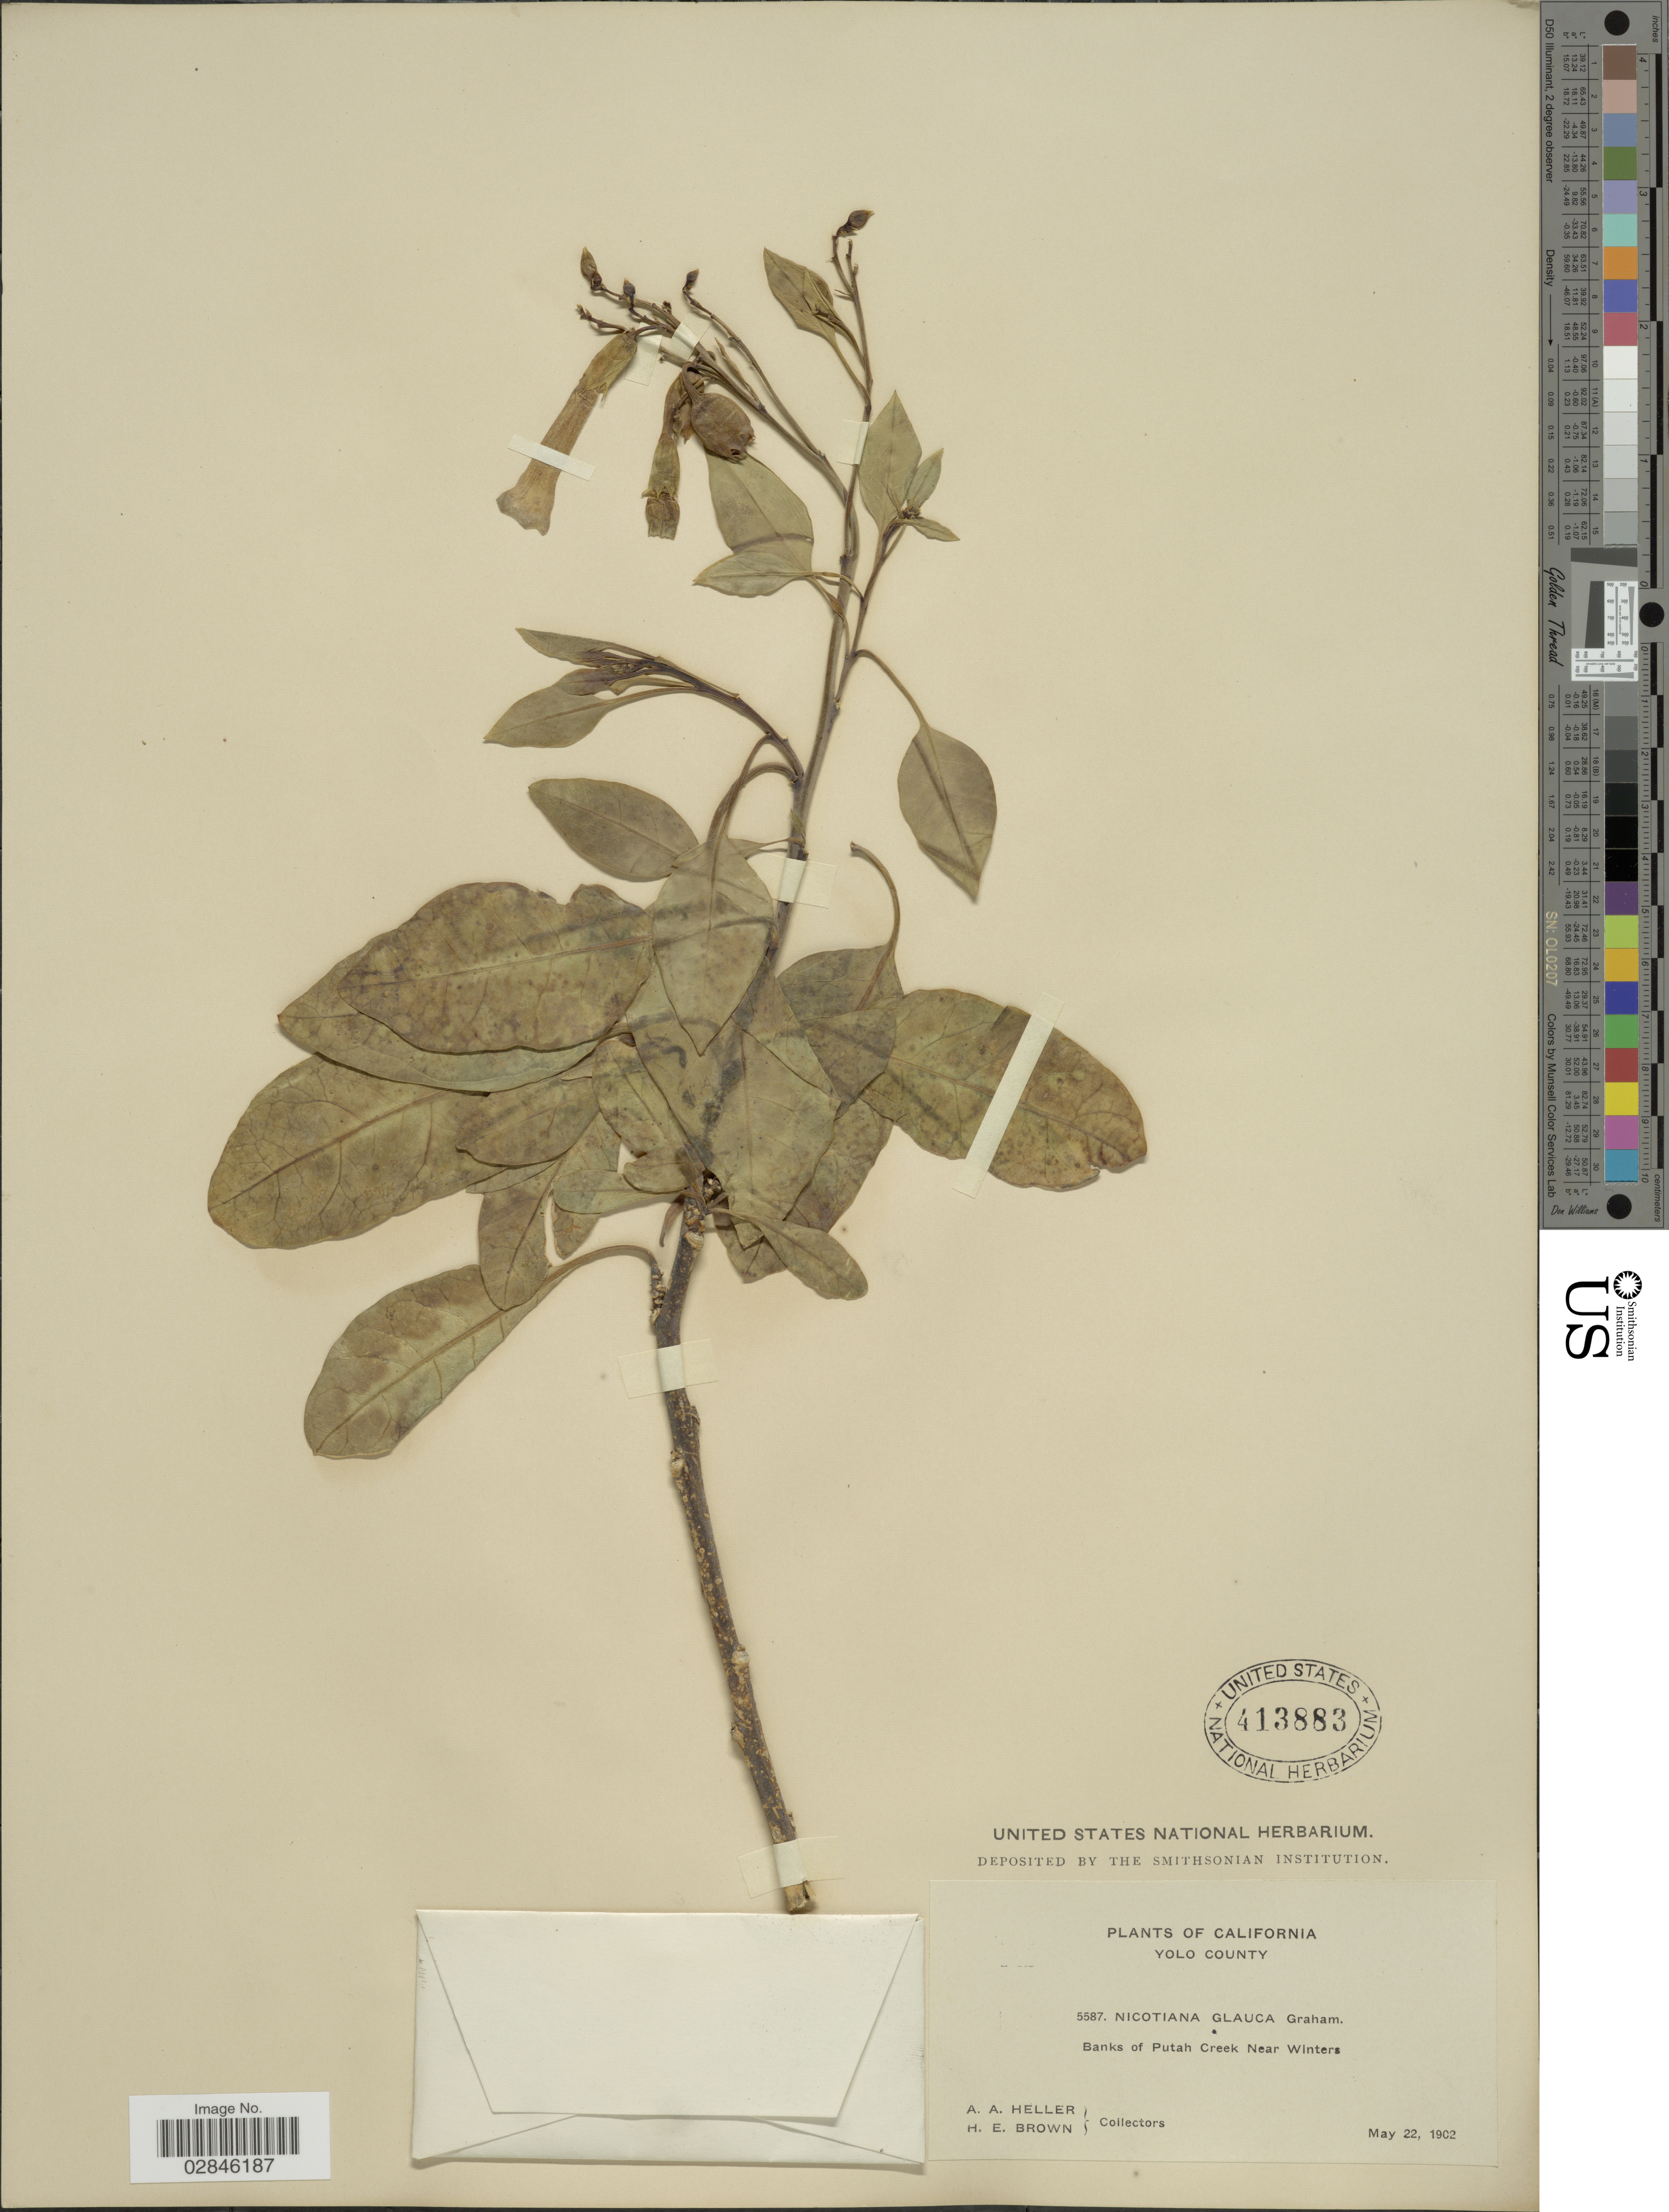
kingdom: Plantae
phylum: Tracheophyta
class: Magnoliopsida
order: Solanales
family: Solanaceae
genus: Nicotiana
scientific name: Nicotiana glauca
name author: Graham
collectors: A. A. Heller & H. E. Brown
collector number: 5587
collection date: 1902-05-22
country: United States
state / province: California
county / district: Yolo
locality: Yolo County. Banks of Putah Creek near Winters.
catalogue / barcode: US 413883